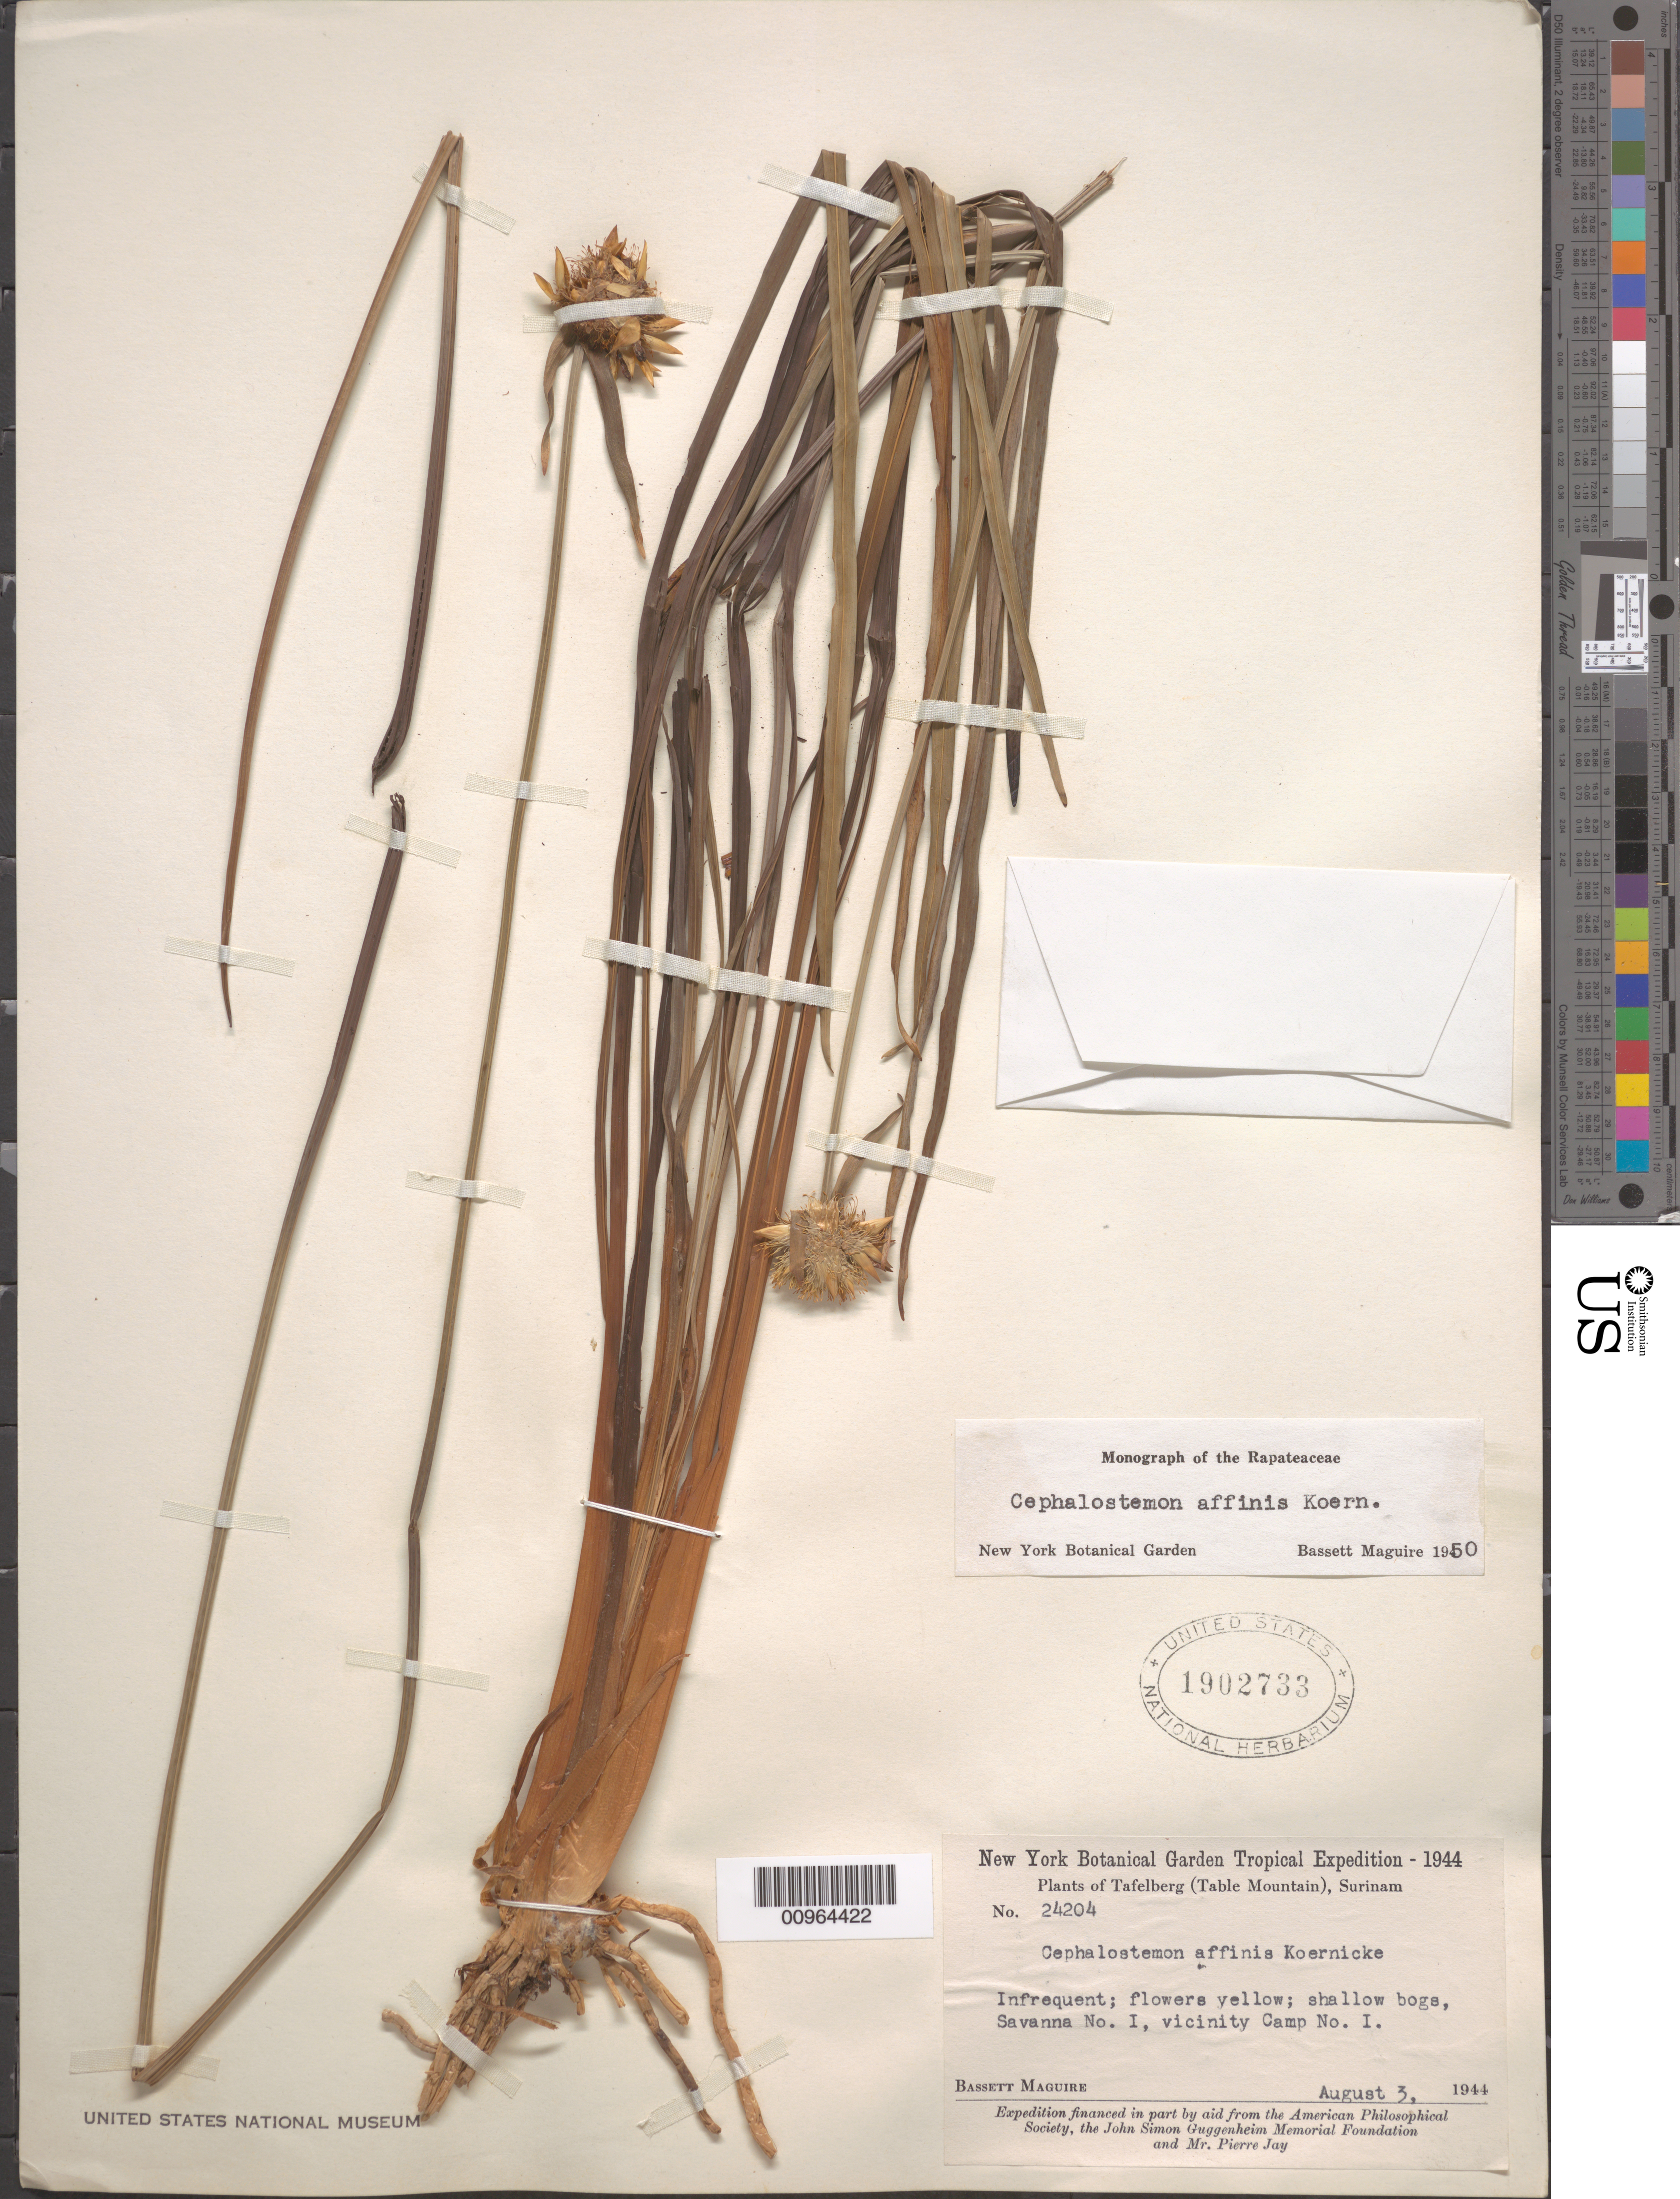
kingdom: Plantae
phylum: Tracheophyta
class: Liliopsida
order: Poales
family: Rapateaceae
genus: Cephalostemon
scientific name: Cephalostemon affinis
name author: Körn.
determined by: Maguire, Bassett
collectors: B. Maguire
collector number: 24204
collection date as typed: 3-Aug-44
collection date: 1944-08-03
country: Suriname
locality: Tafelberg (Table Mountain), Savanna I, vic. Camp no. 1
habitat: Shallow bogs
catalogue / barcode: US 1902733